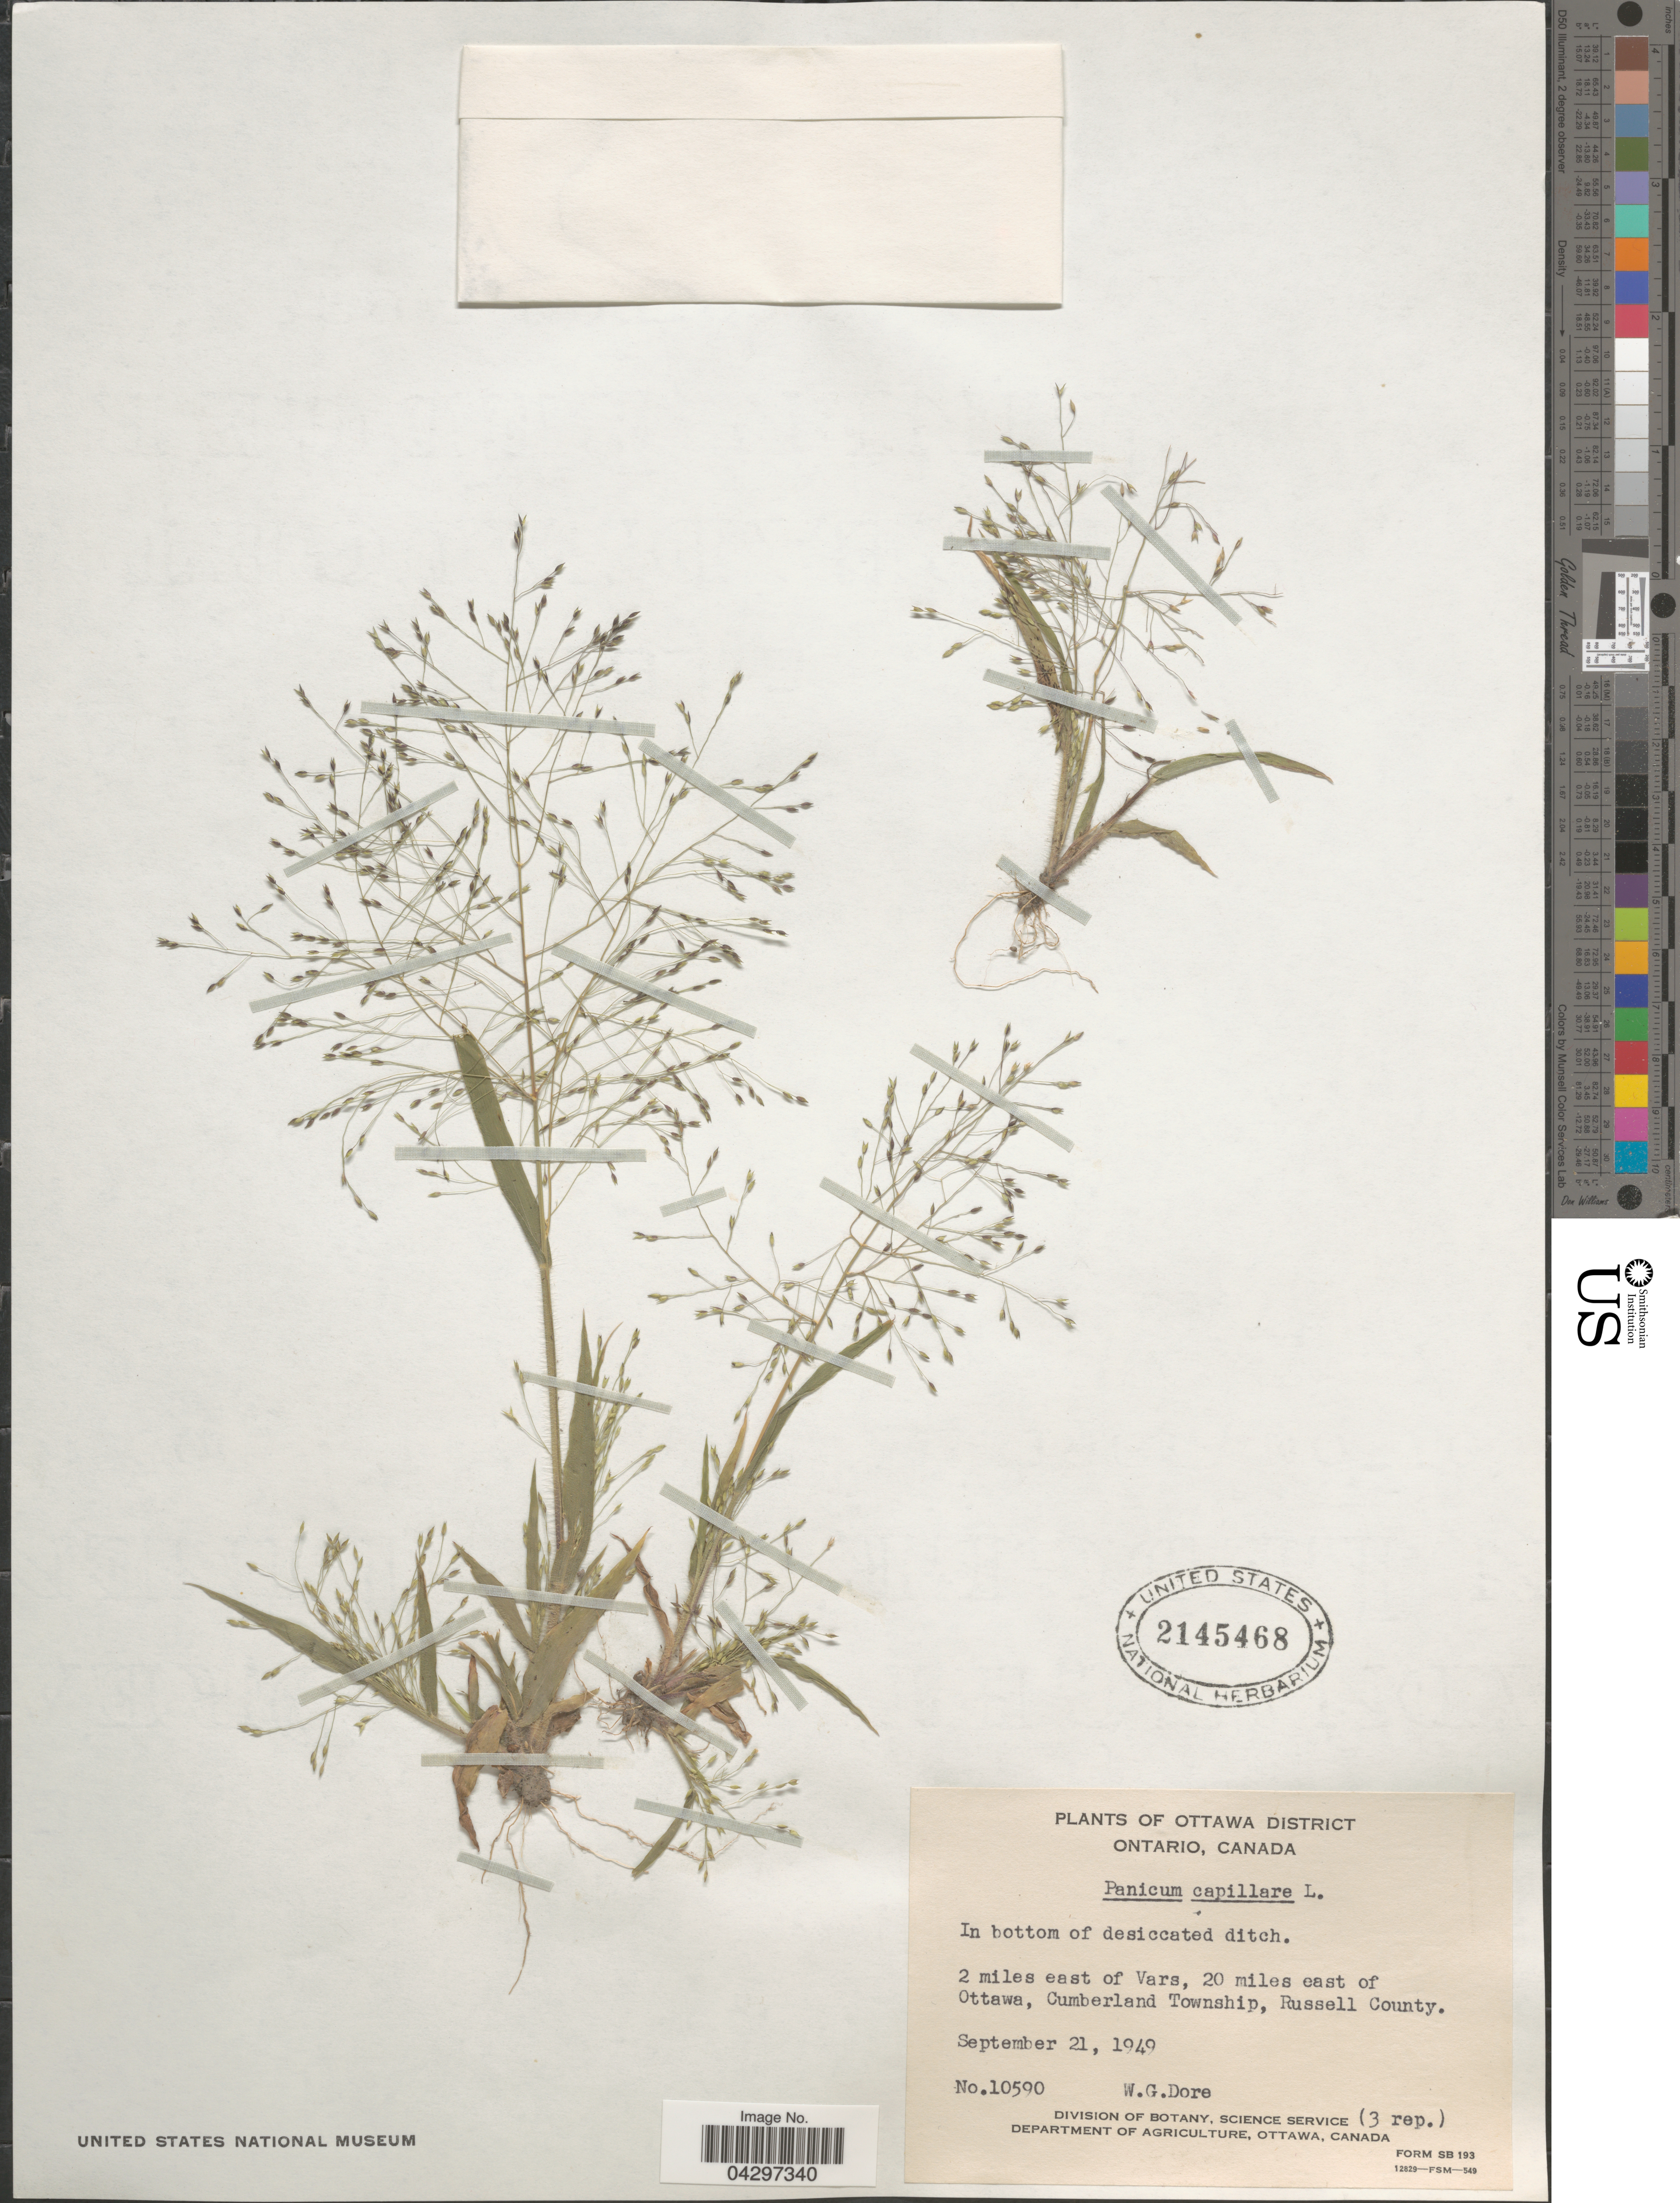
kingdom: Plantae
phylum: Tracheophyta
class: Liliopsida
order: Poales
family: Poaceae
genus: Panicum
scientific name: Panicum capillare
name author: L.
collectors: W. Dore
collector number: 10590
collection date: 1949-09-21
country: Canada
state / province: Ontario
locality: Ottawa District. 2 miles east of Vars, 20 miles east of Ottawa, Cumberland Township, Russell County.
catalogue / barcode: US 2145468